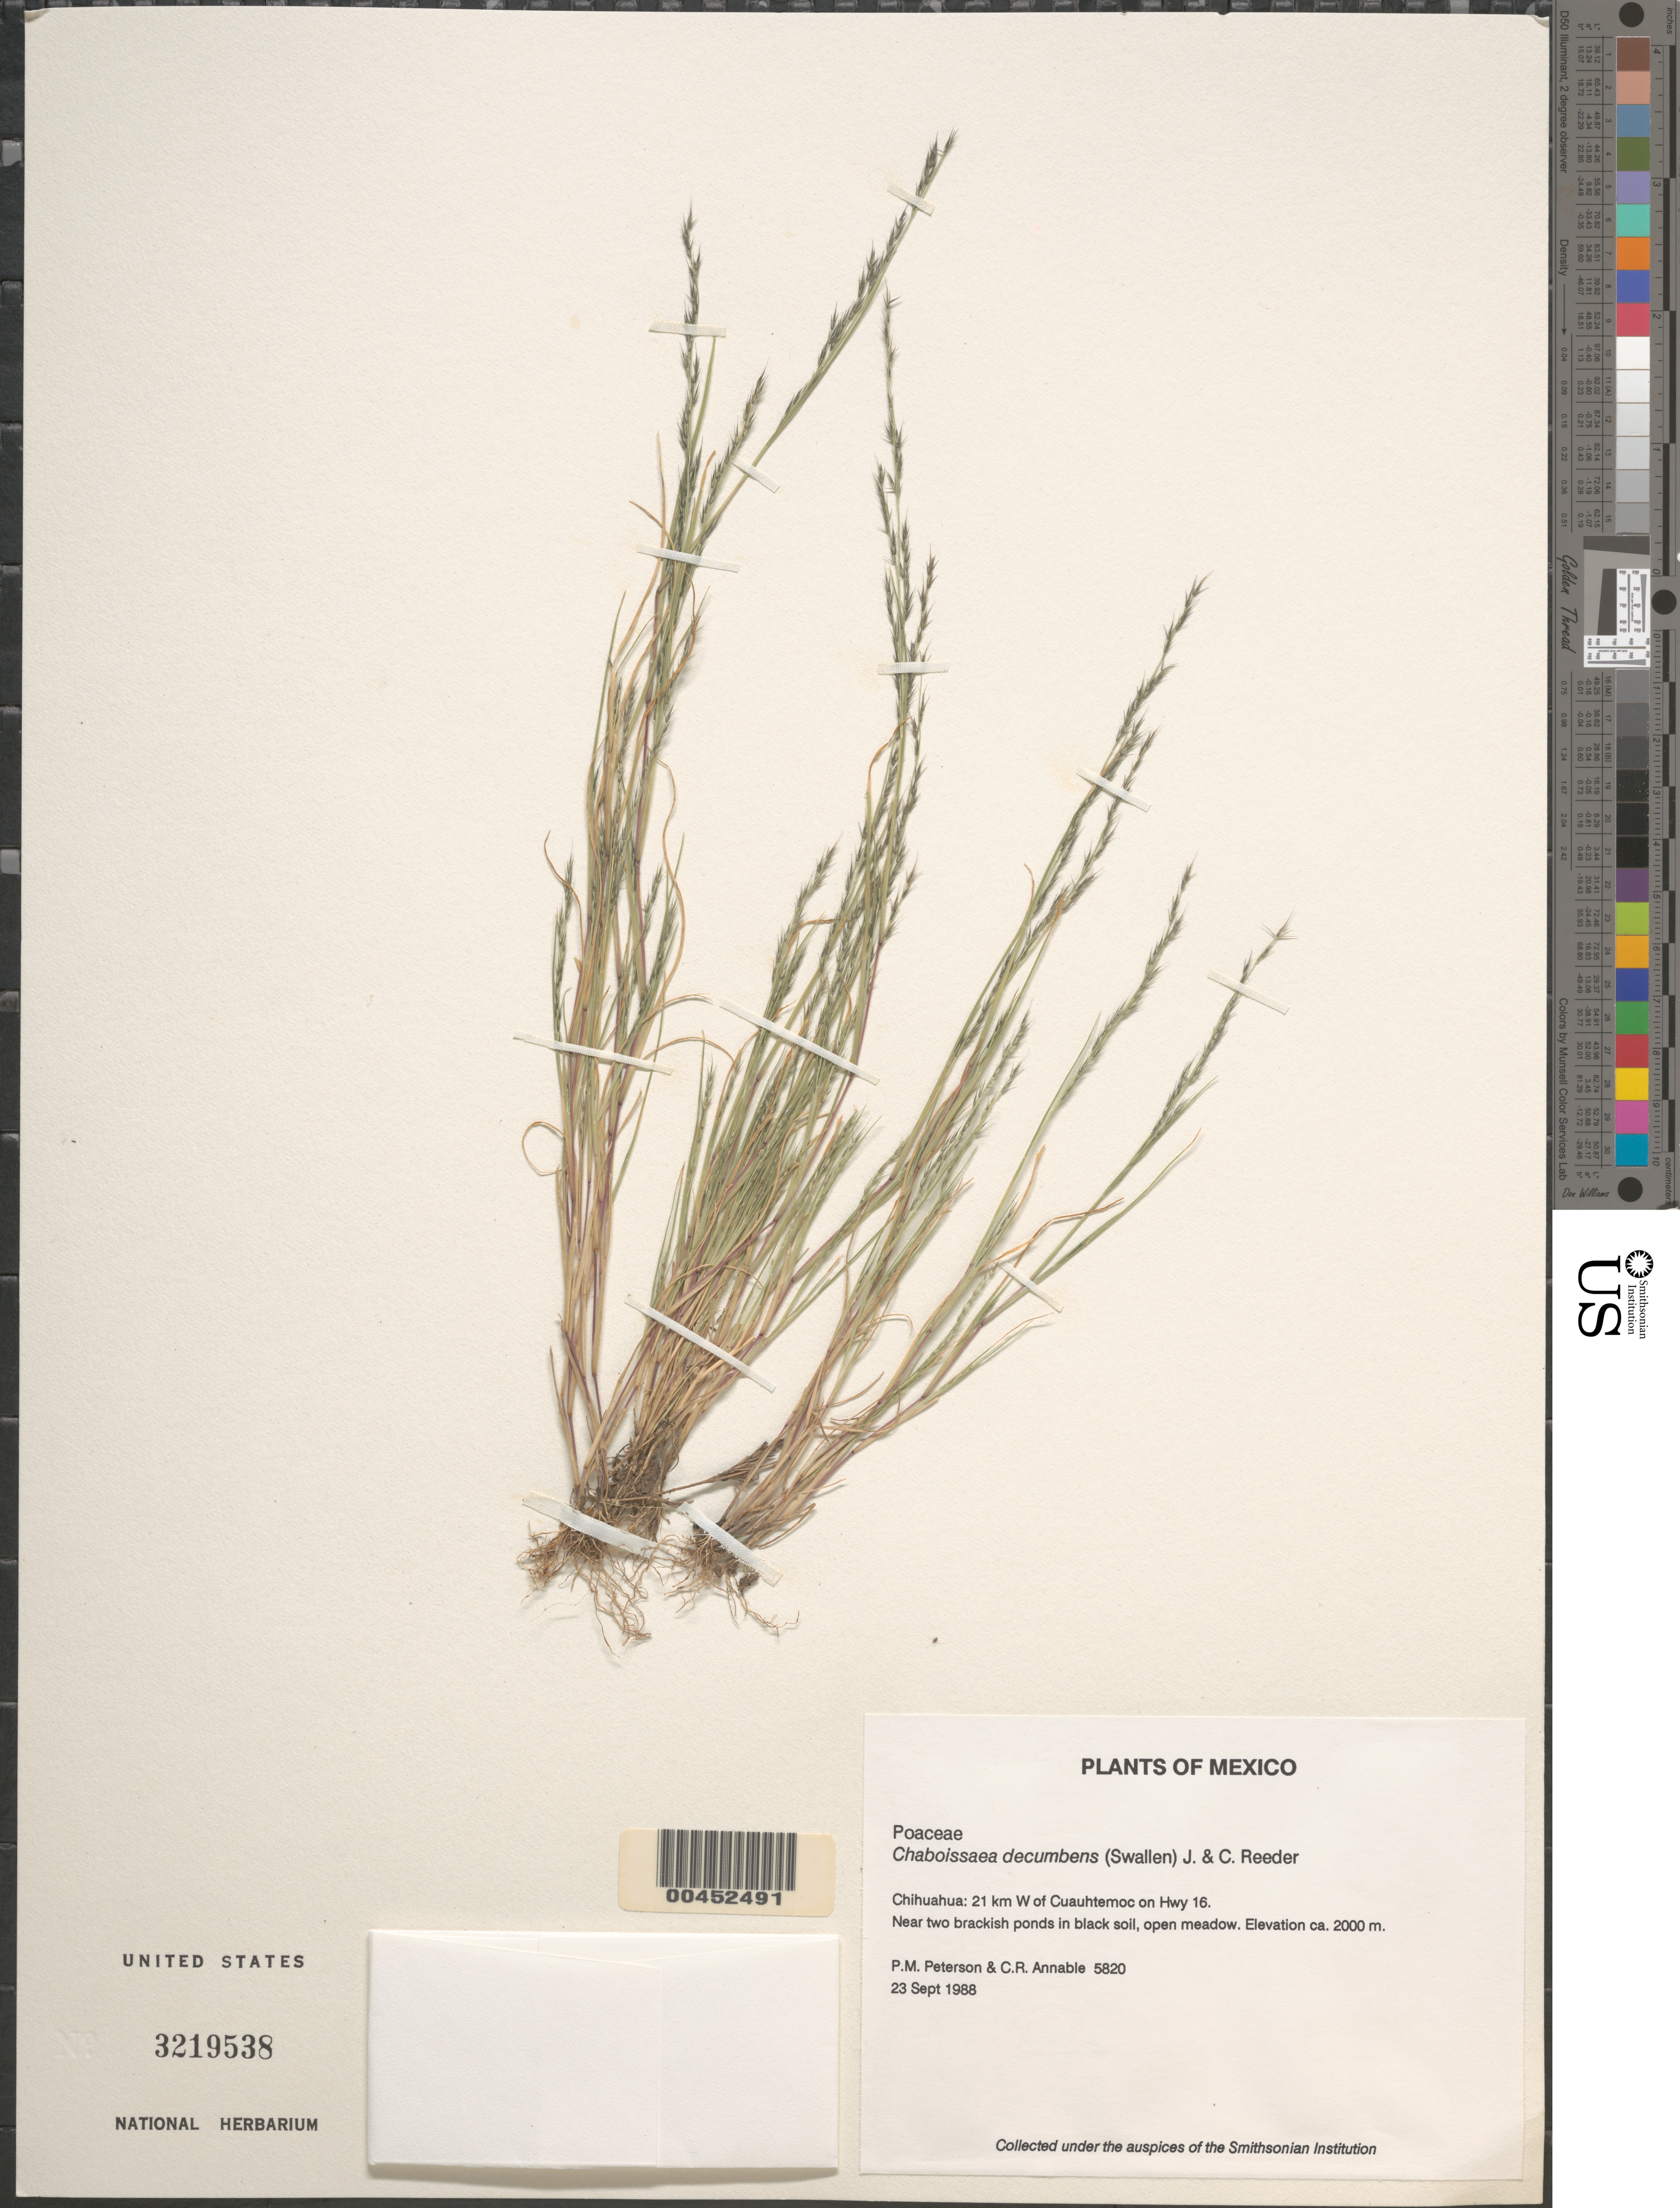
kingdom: Plantae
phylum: Tracheophyta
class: Liliopsida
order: Poales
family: Poaceae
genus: Muhlenbergia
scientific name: Muhlenbergia decumbens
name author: Swallen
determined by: Peterson, Paul M., (BOT), Smithsonian Institution - National Museum of Natural History (UNITED STATES)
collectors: P. M. Peterson & C. R. Annable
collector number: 05820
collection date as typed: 23 Sep 1988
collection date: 1988-09-23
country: Mexico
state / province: Chihuahua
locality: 20.9 km W of Cuauhtemoc on hwy 16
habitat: Near two brackish ponds in black soil, open meadow.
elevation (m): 2000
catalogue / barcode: US 3219538